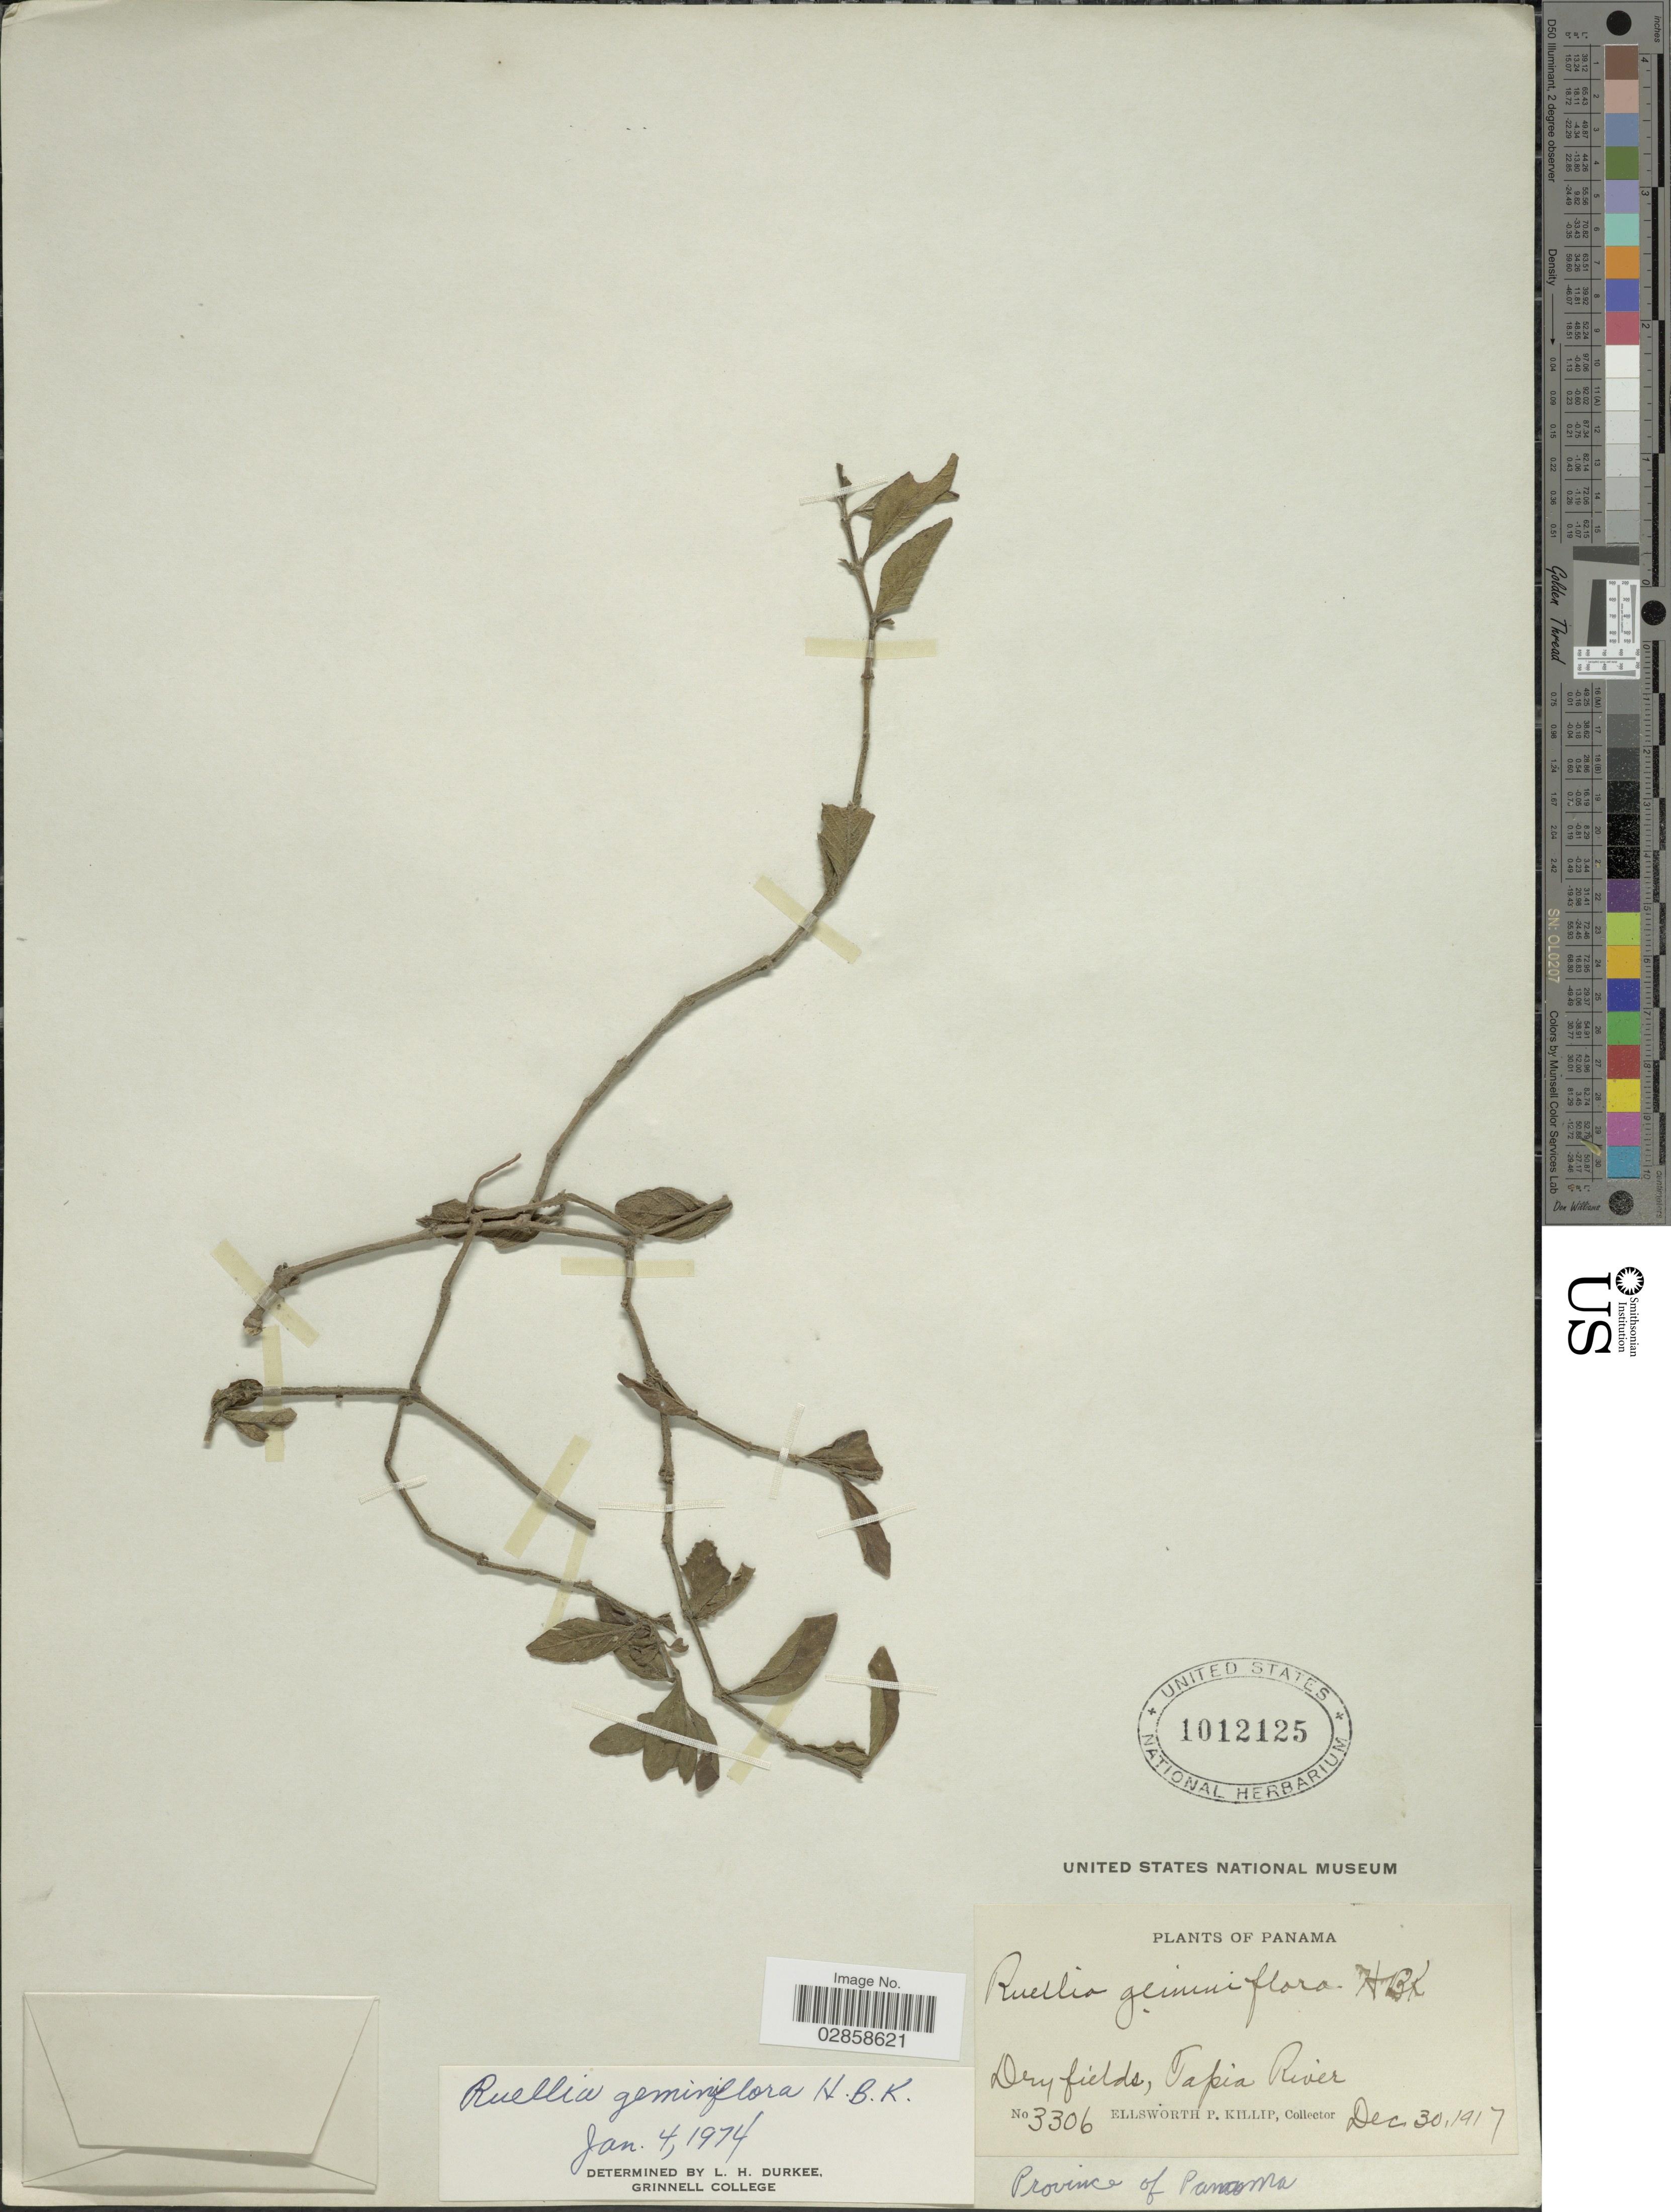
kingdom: Plantae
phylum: Tracheophyta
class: Magnoliopsida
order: Lamiales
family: Acanthaceae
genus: Ruellia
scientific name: Ruellia geminiflora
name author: Kunth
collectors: E. P. Killip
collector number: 3306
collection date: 1917-12-30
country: Panama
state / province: Panamá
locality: Tapia River.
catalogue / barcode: US 1012125